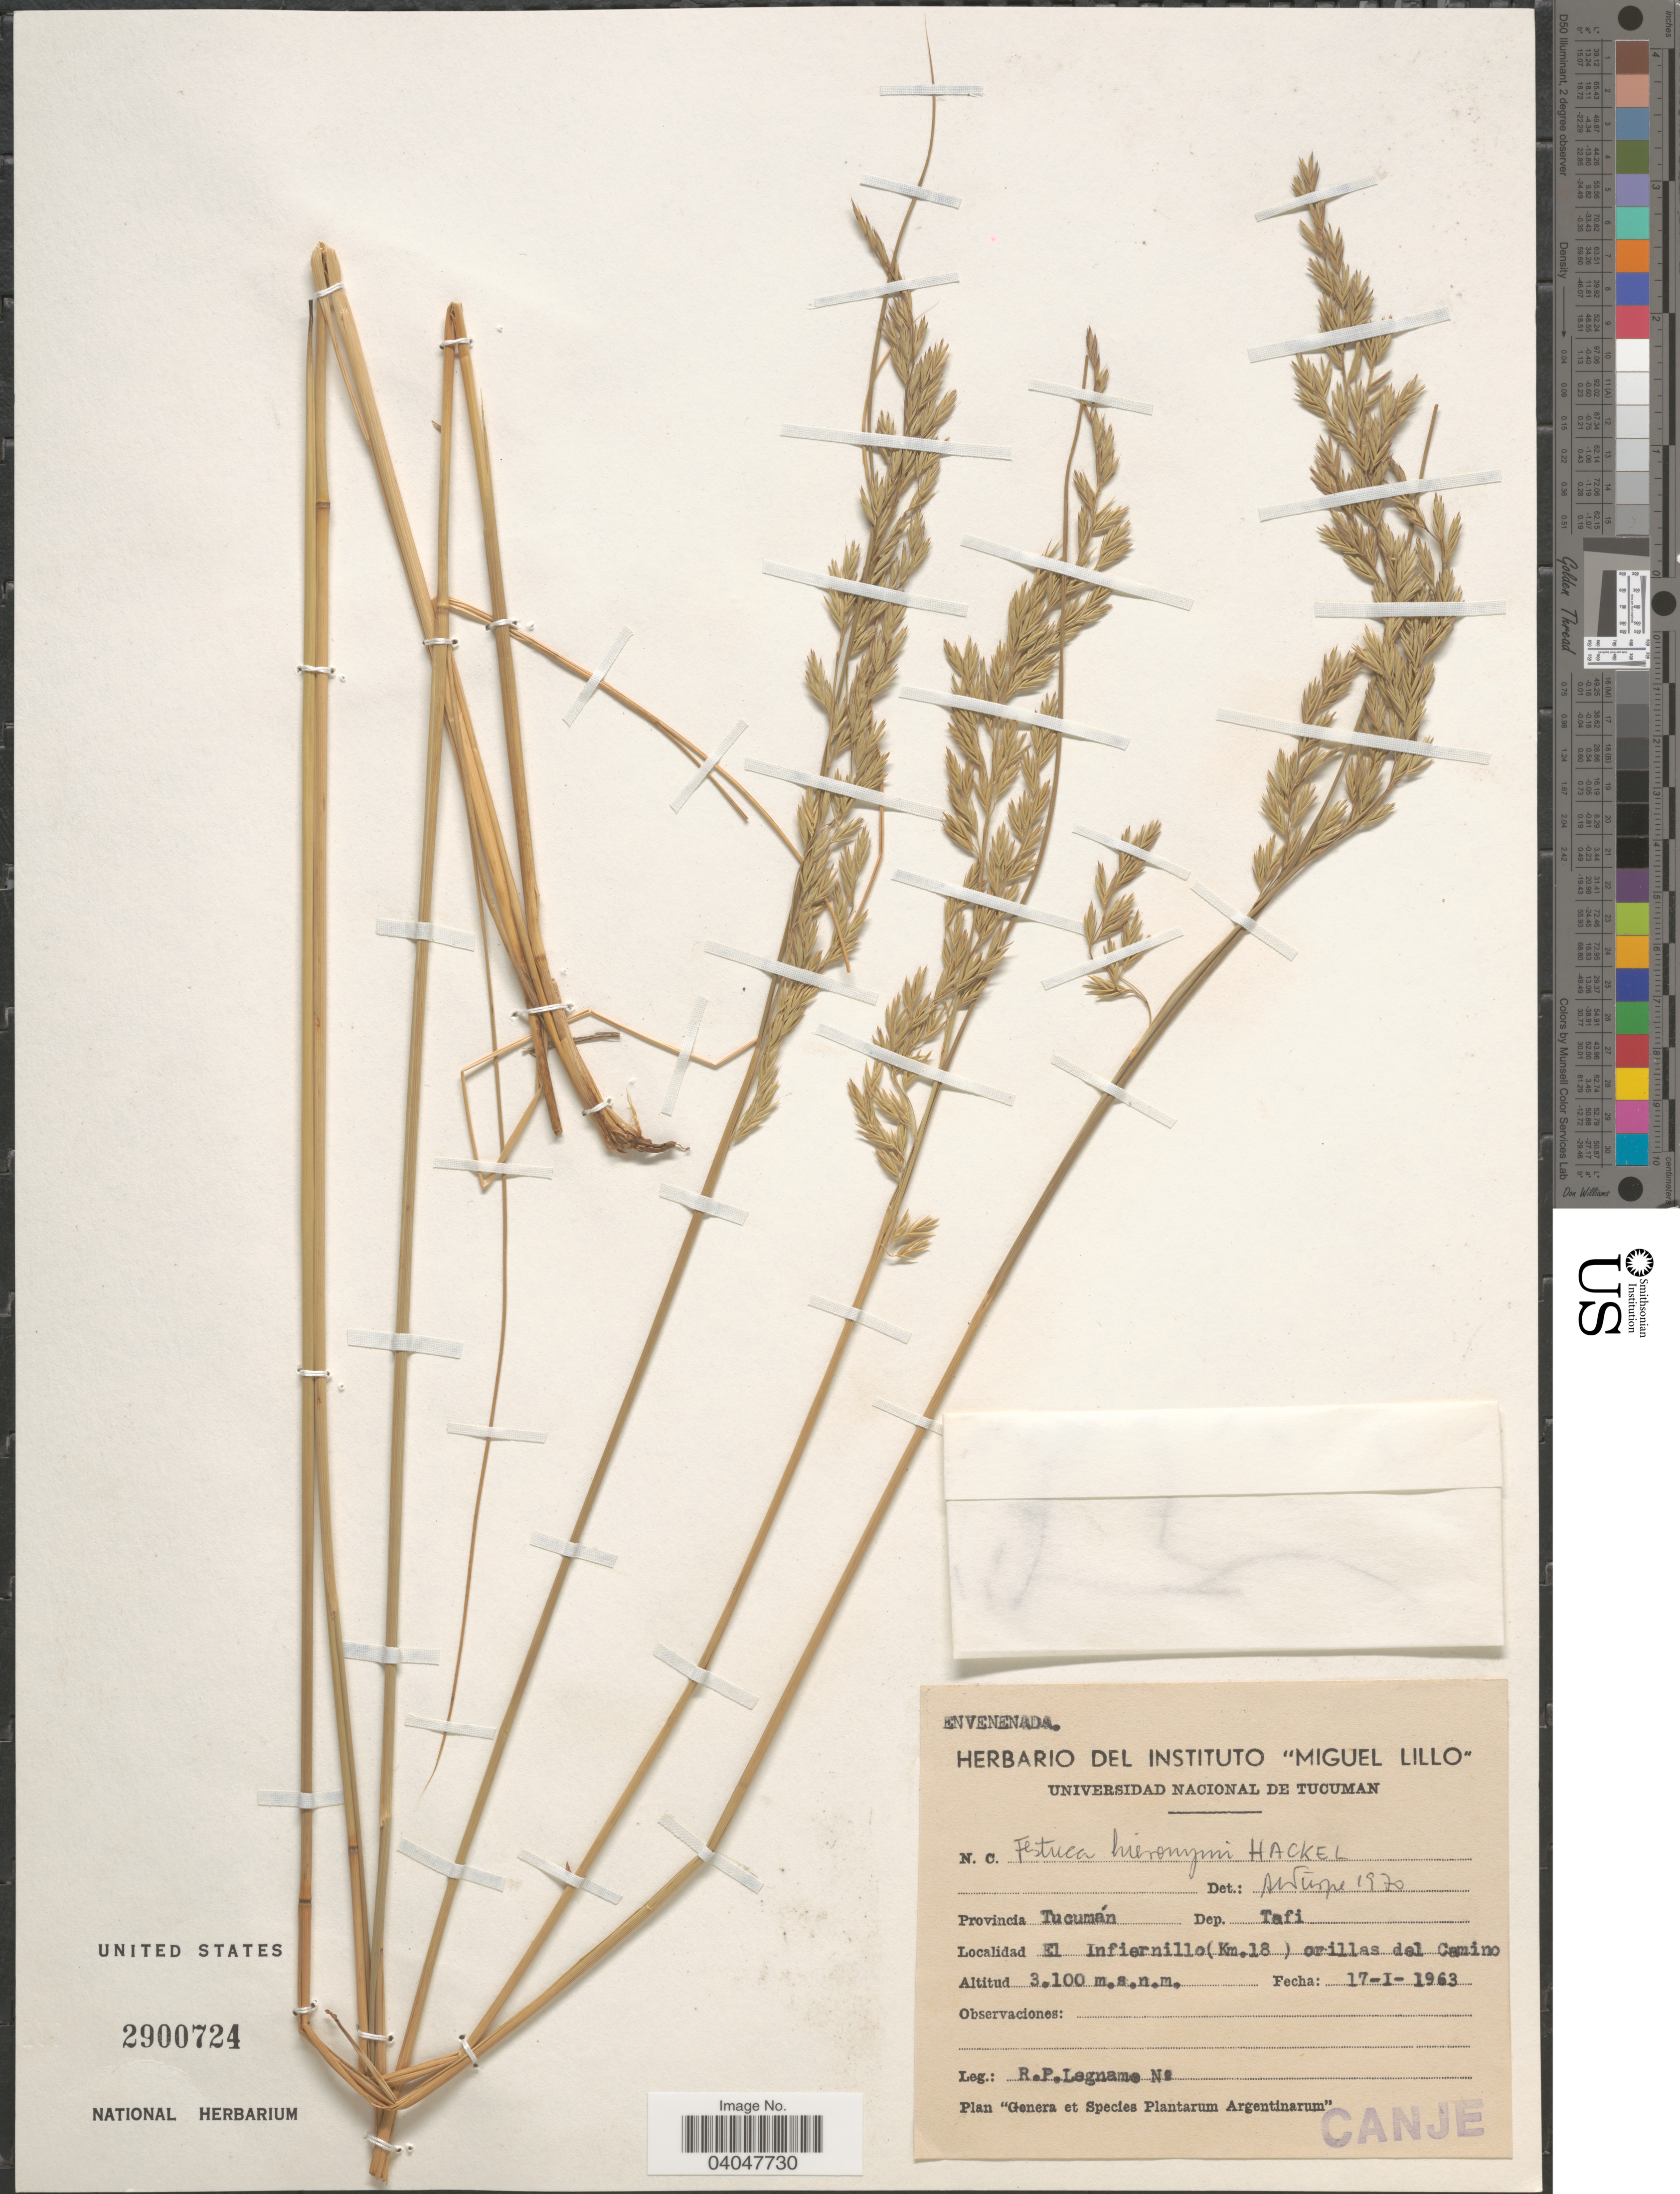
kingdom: Plantae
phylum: Tracheophyta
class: Liliopsida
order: Poales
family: Poaceae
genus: Festuca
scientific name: Festuca hieronymi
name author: Hack.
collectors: R. Legname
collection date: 1963-01-17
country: Argentina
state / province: Tucuman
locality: Dep. Tafi. El Infiernillo (Km.18 ) orillas del Camino.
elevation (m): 3100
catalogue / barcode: US 2900724